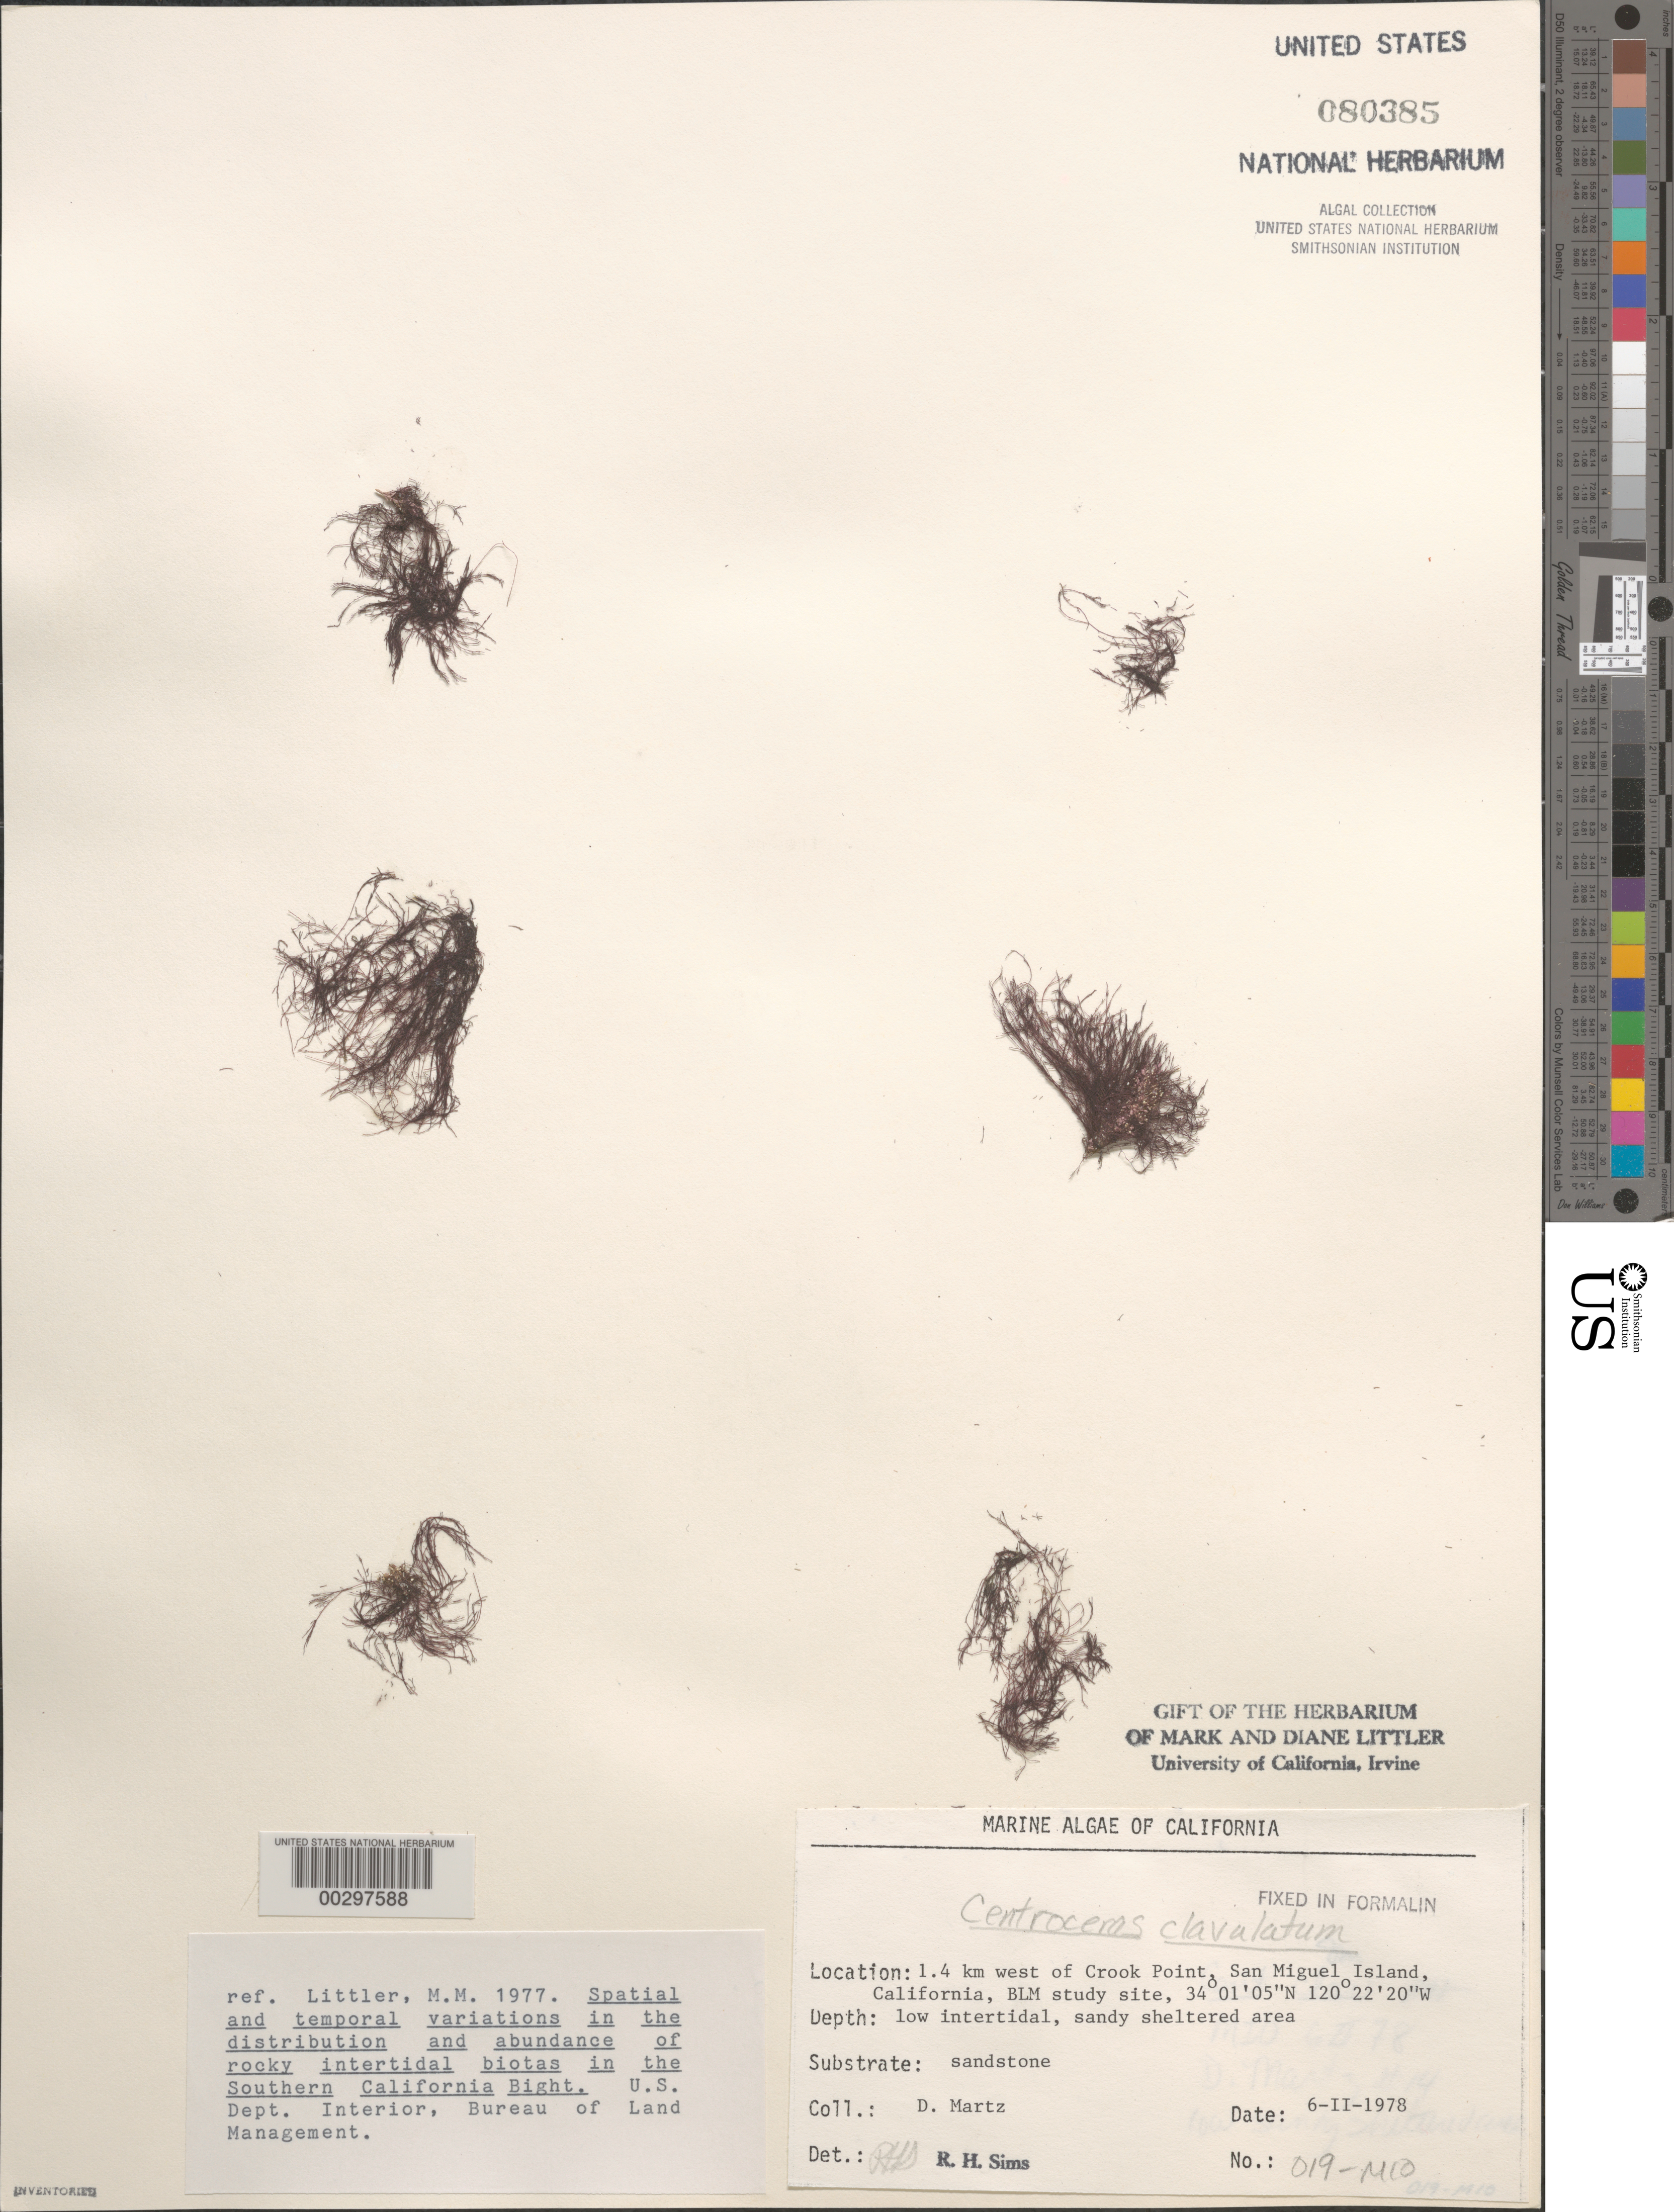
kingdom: Plantae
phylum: Rhodophyta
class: Florideophyceae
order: Ceramiales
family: Ceramiaceae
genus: Centroceras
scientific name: Centroceras clavulatum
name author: (C. Agardh) Mont.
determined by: Sims, Robert H.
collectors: D. Martz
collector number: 019-mio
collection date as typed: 06 Feb 1978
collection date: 1978-02-06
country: United States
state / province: California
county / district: Santa Barbara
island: San Miguel Island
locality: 1.4 km north of Crook Point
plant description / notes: BLM-SOCALBIGHT Rocky Intertidal Survey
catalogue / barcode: US 80385